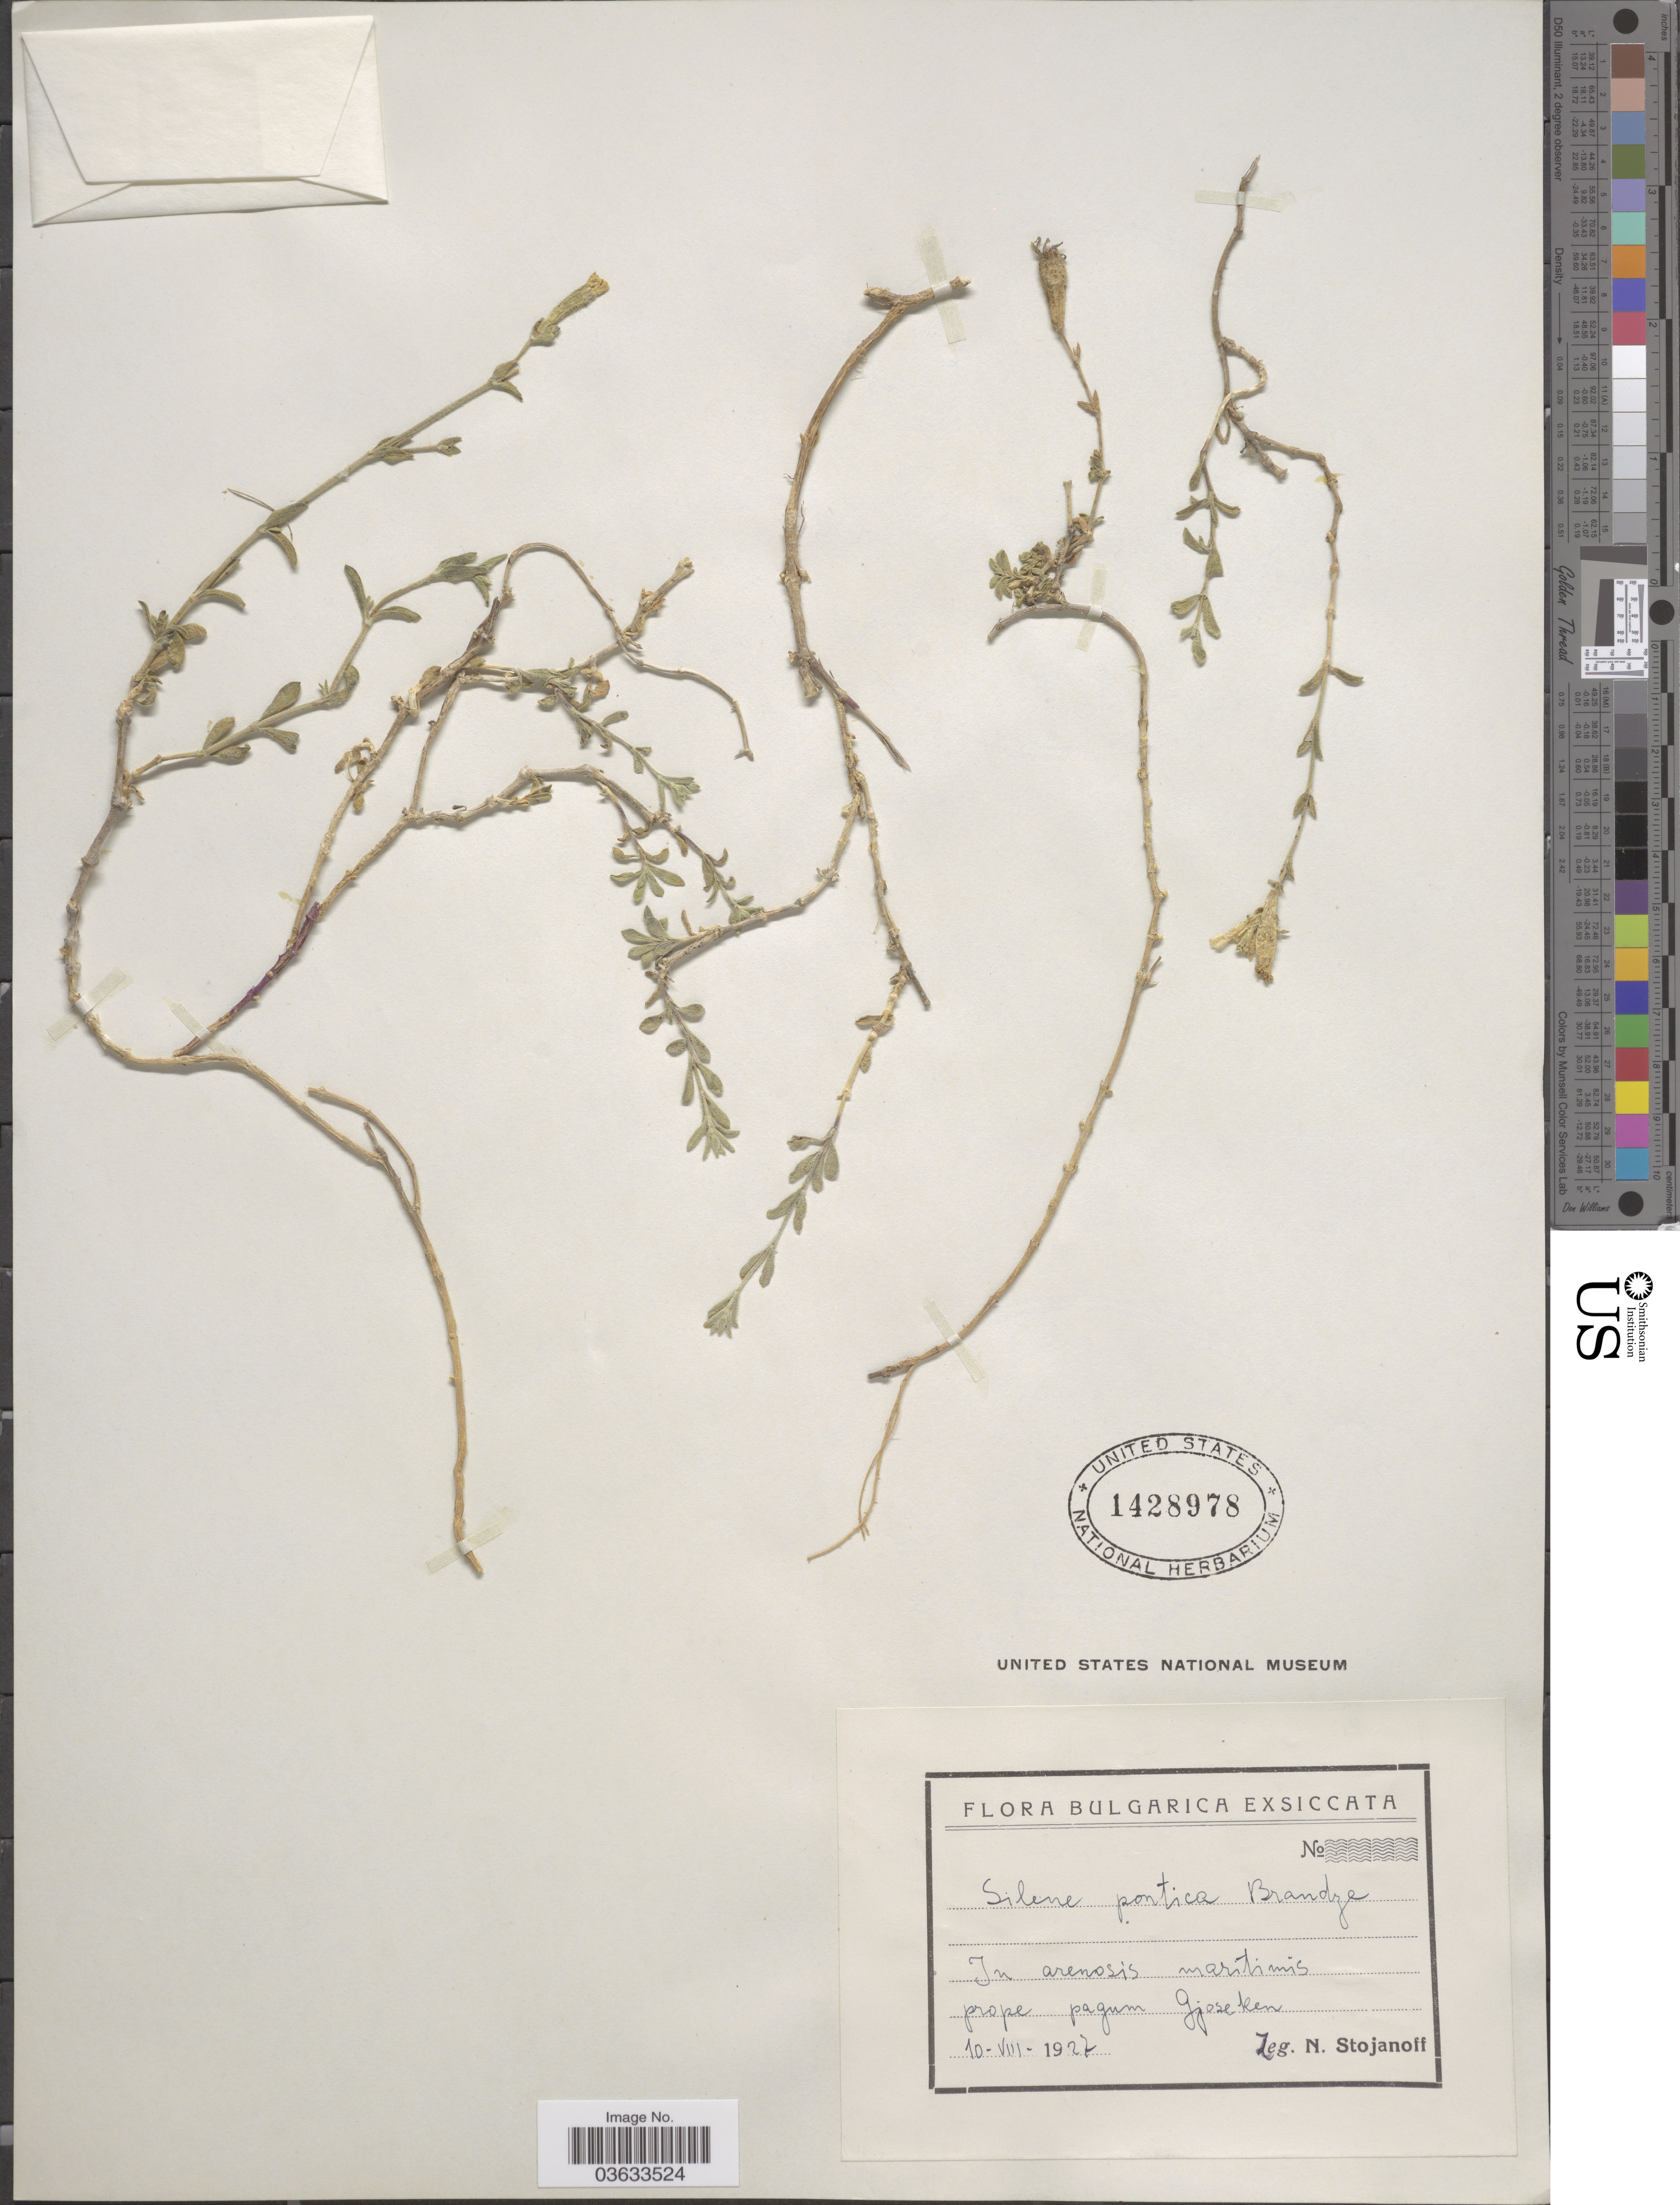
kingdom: Plantae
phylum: Tracheophyta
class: Magnoliopsida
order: Caryophyllales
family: Caryophyllaceae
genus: Silene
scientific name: Silene pontica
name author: D. Brândză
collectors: N. Stojanoff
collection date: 1927-08-10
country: Bulgaria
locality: Bulgarica. In arenosis maritimis prope pagum Gjoseken.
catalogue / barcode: US 1428978